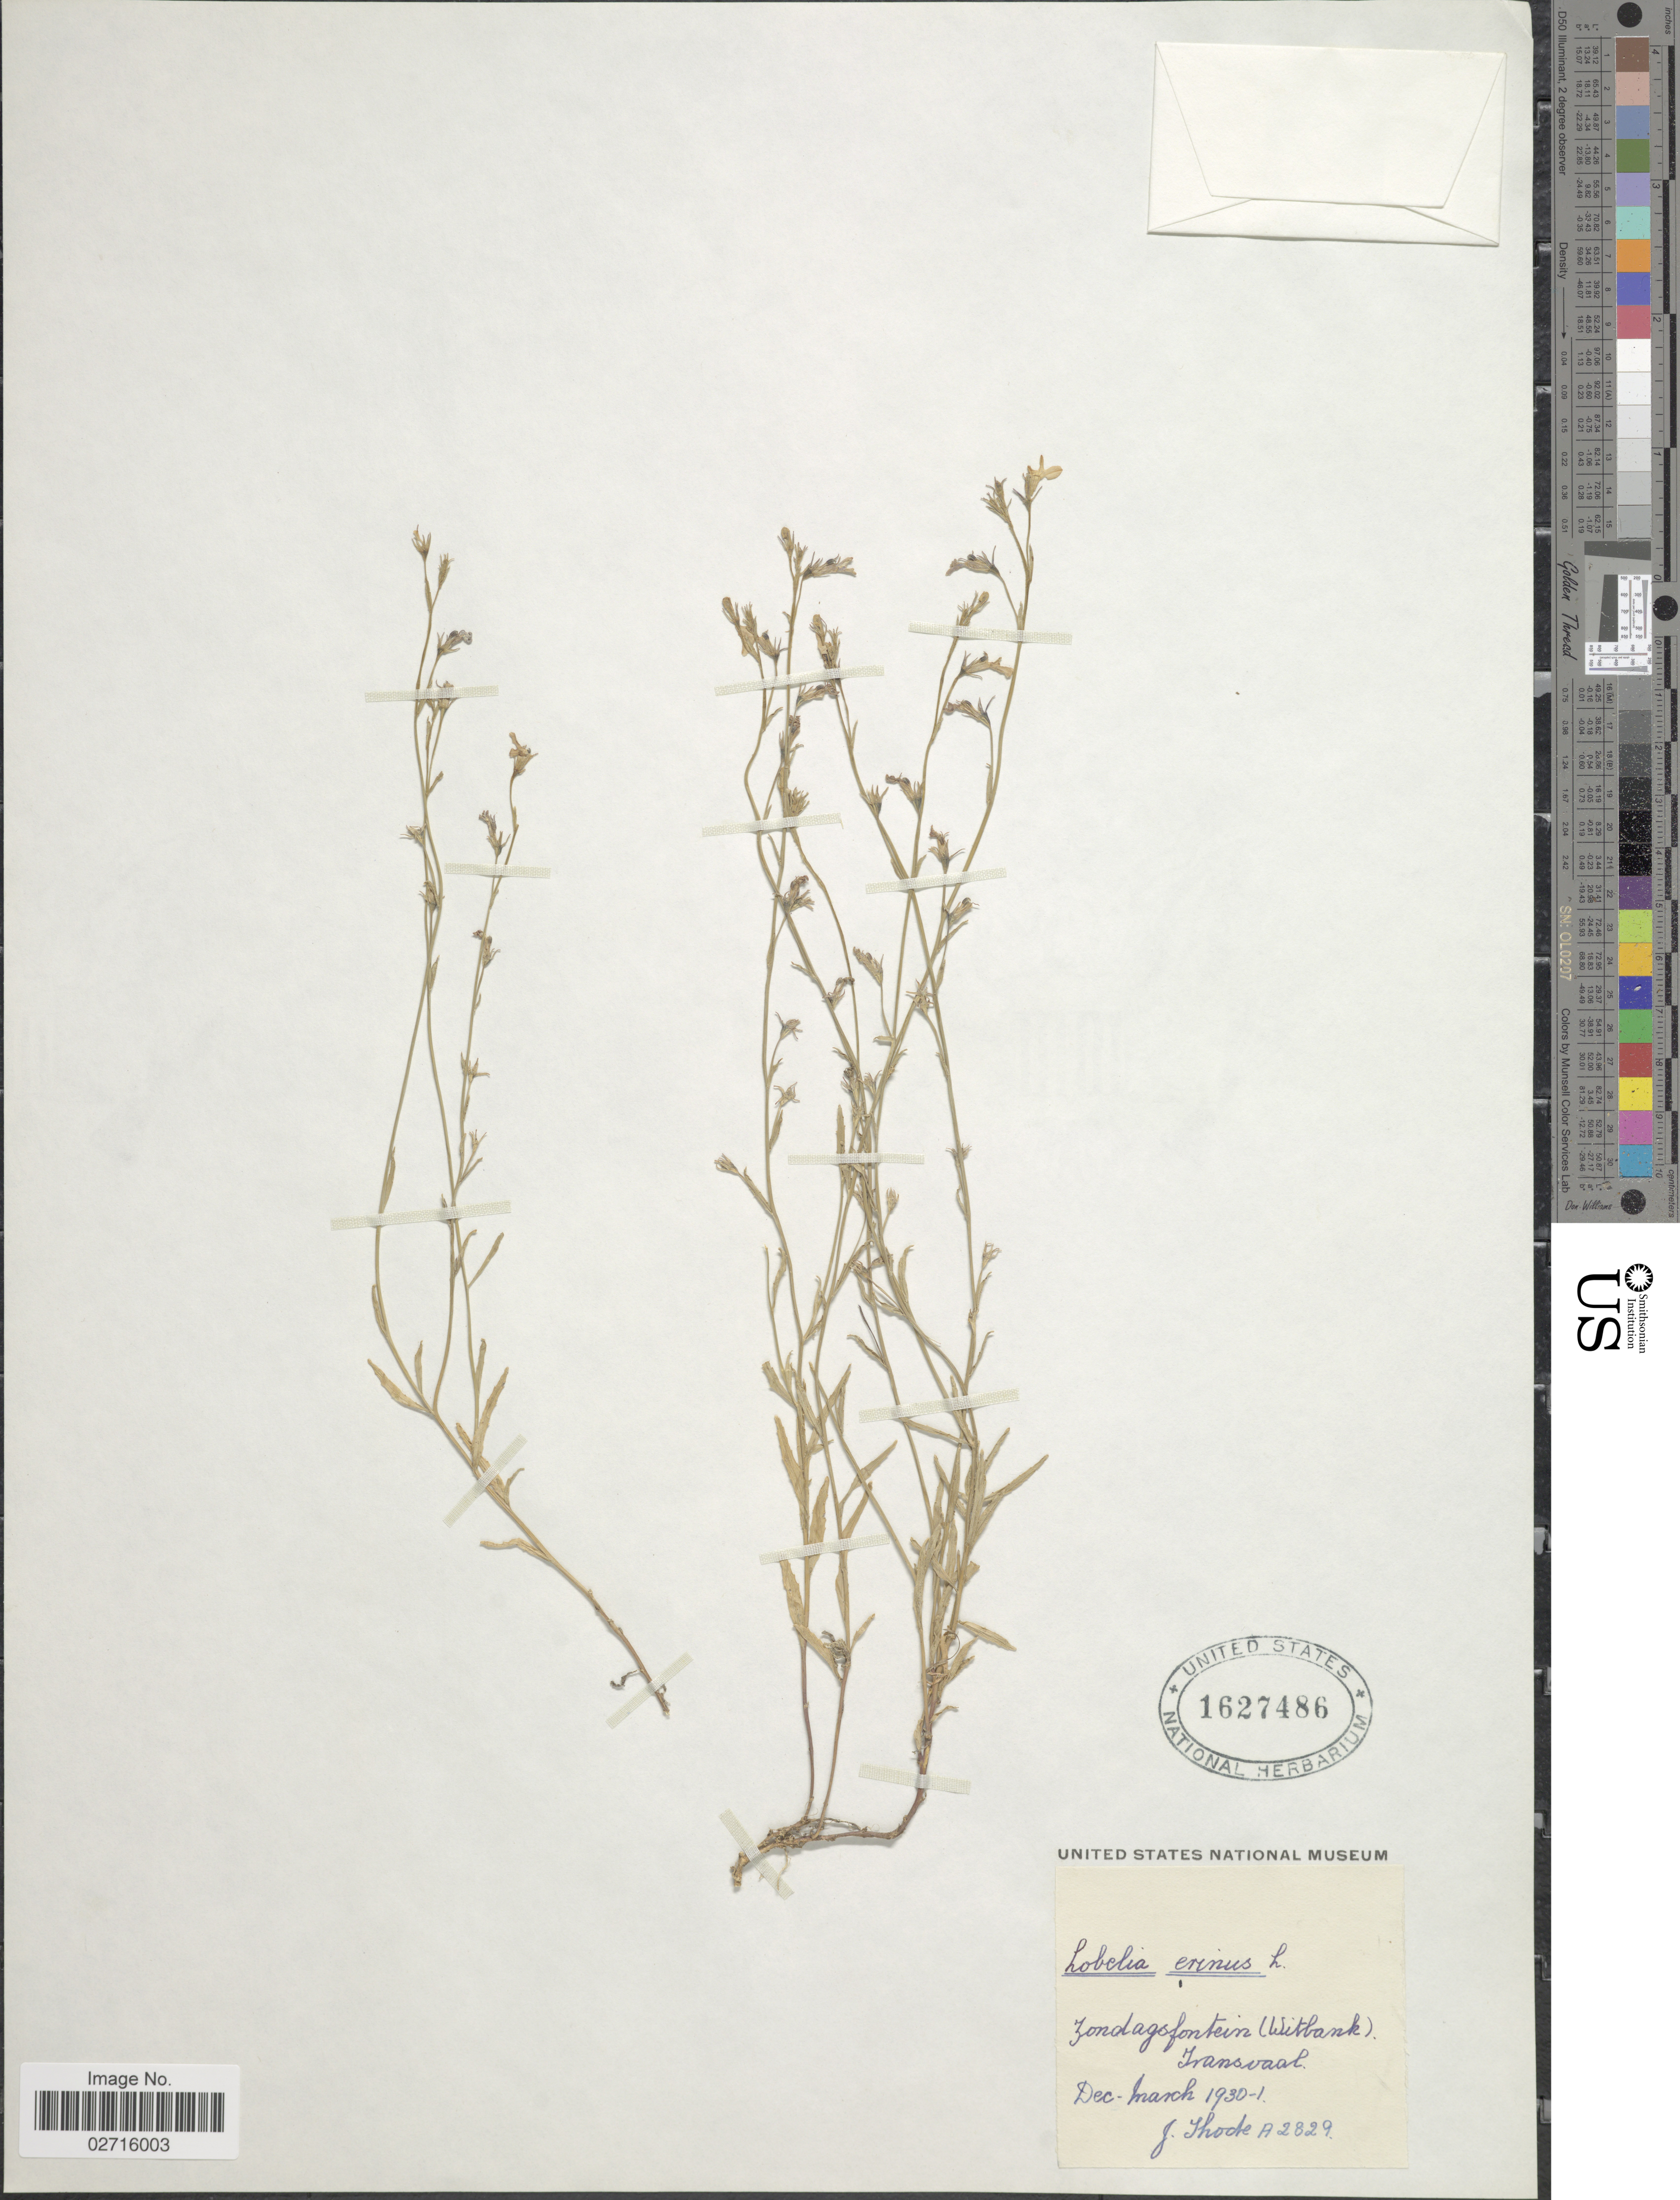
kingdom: Plantae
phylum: Tracheophyta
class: Magnoliopsida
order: Asterales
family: Campanulaceae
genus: Lobelia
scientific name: Lobelia erinus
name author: L.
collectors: J. Thode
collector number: A2829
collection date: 1930-12/1931-03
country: South Africa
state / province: Mpumalanga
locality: Zondagsfontein (Witbank), Transvaal.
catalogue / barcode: US 1627486